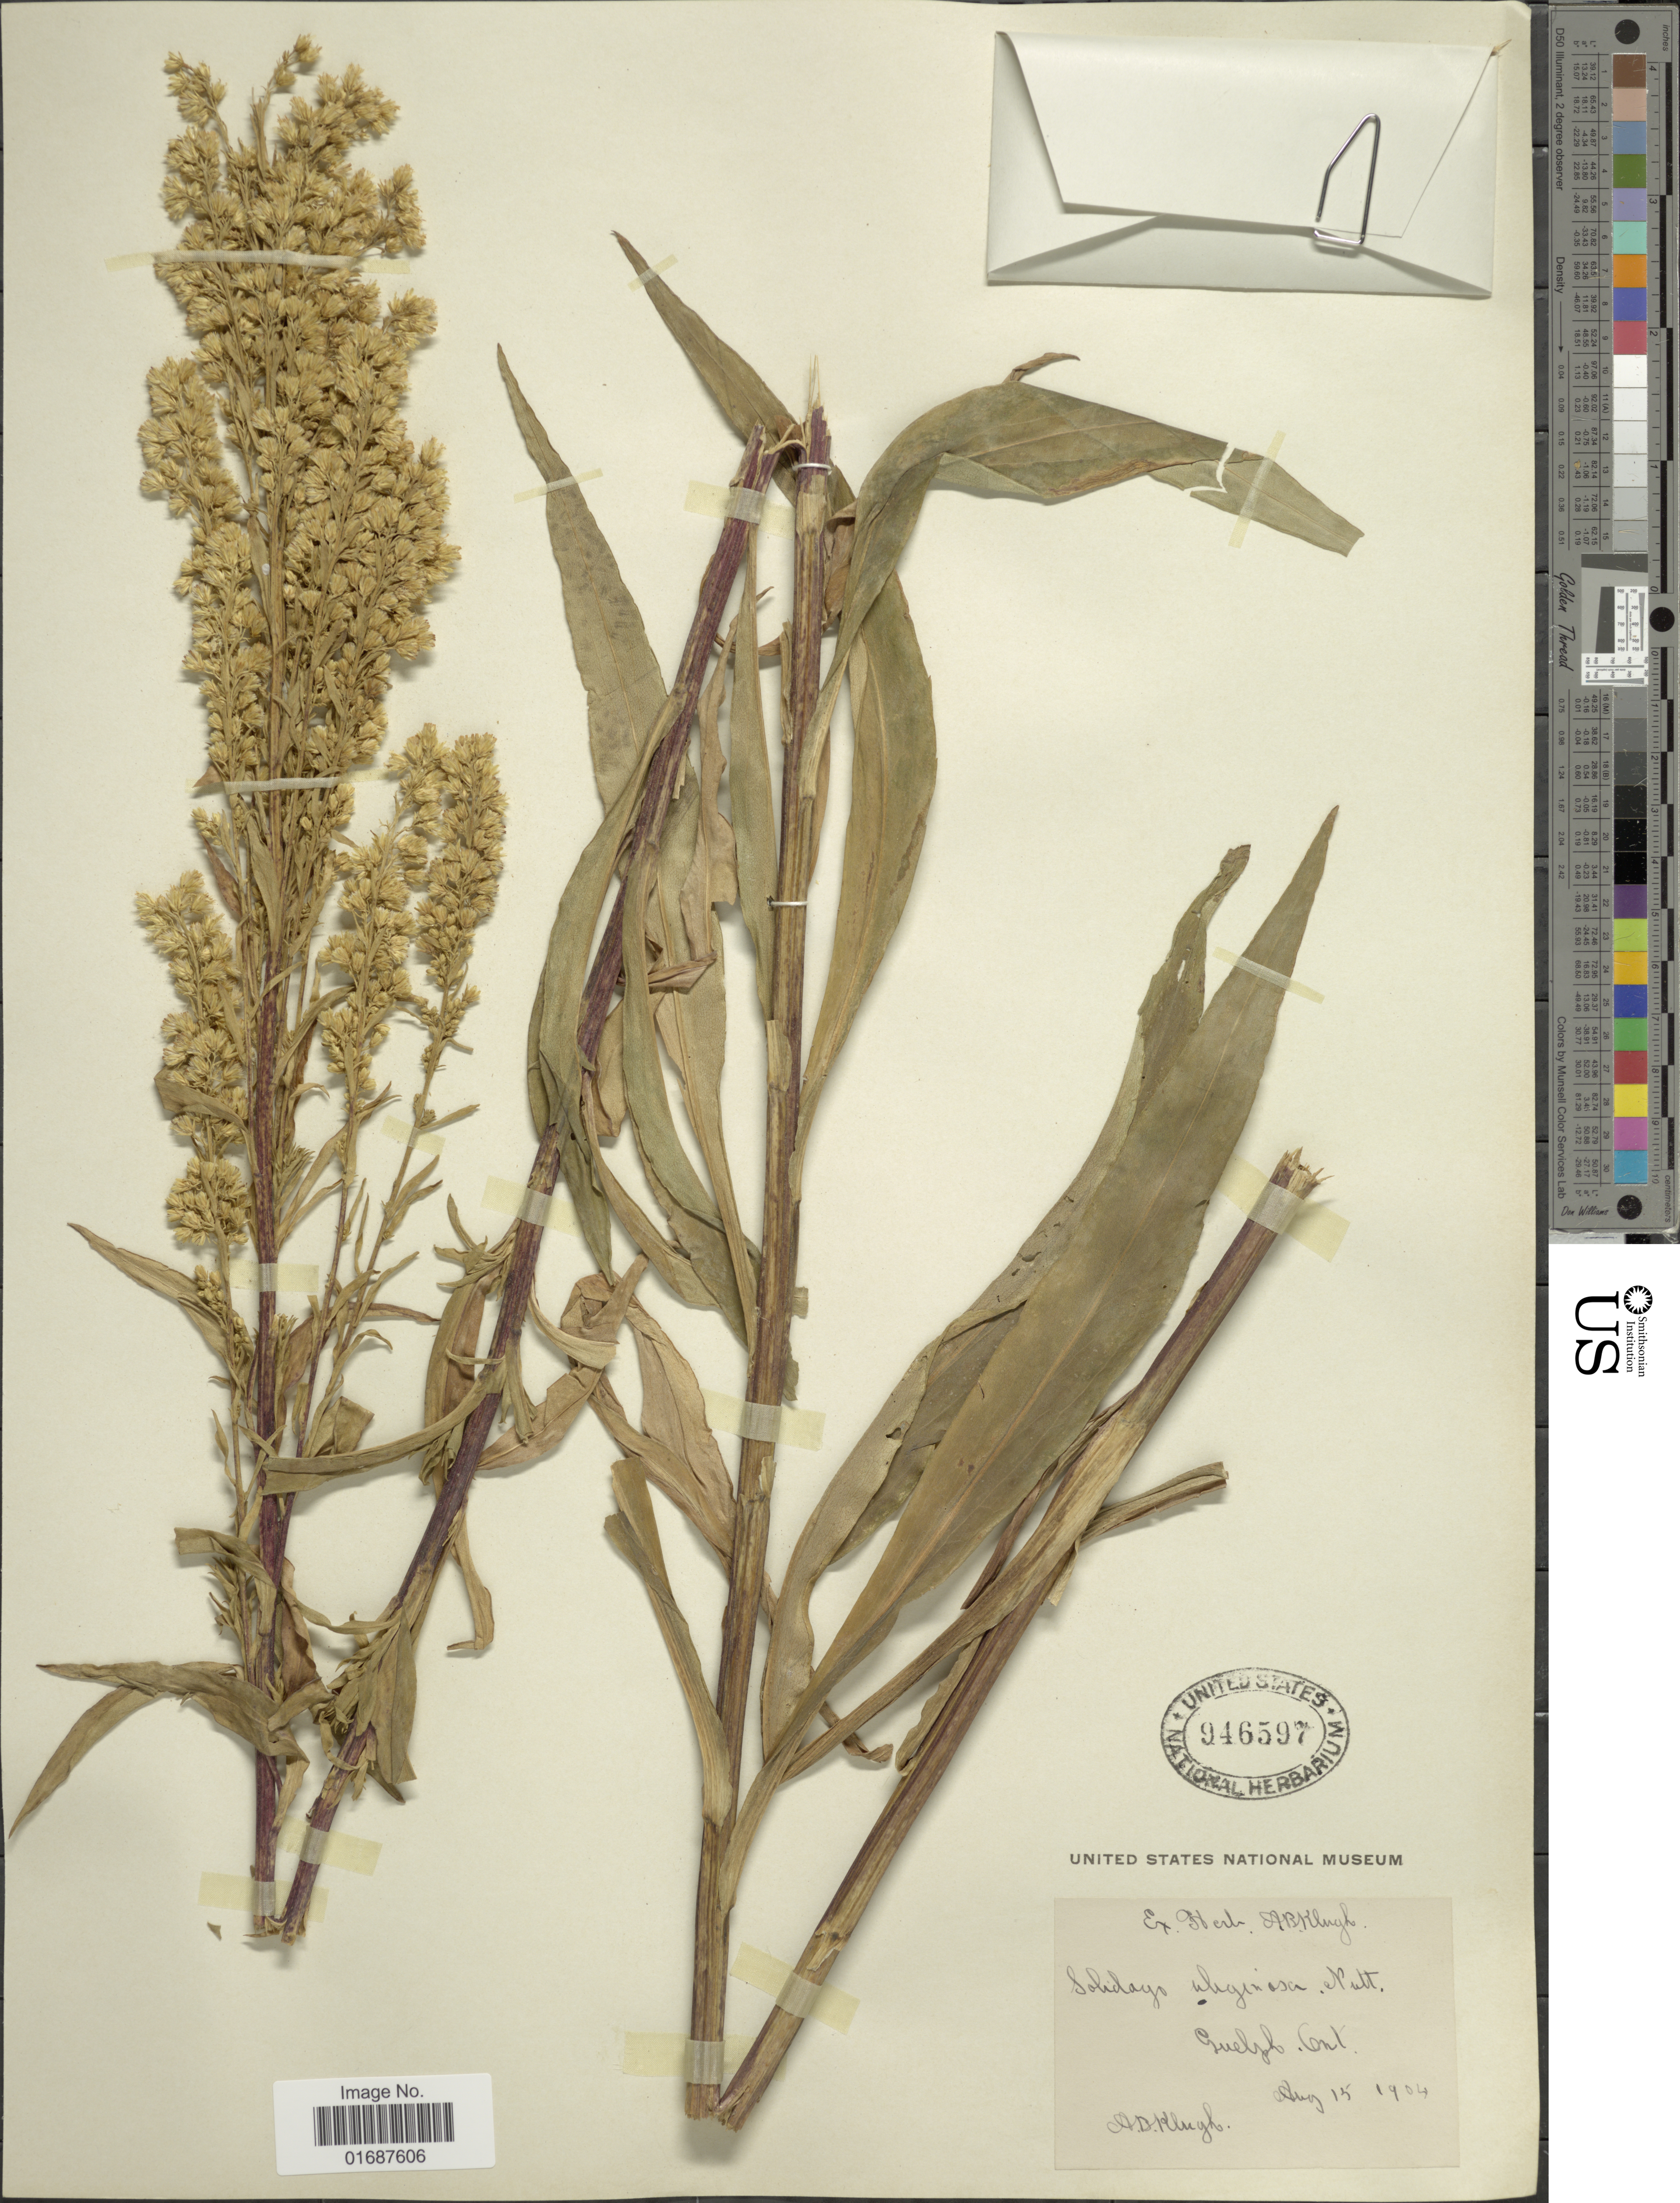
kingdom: Plantae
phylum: Tracheophyta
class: Magnoliopsida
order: Asterales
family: Asteraceae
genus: Solidago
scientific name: Solidago uliginosa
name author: Nutt.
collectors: A. Klugh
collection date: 1904-08-15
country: Canada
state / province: Ontario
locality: Guelph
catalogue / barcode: US 946597